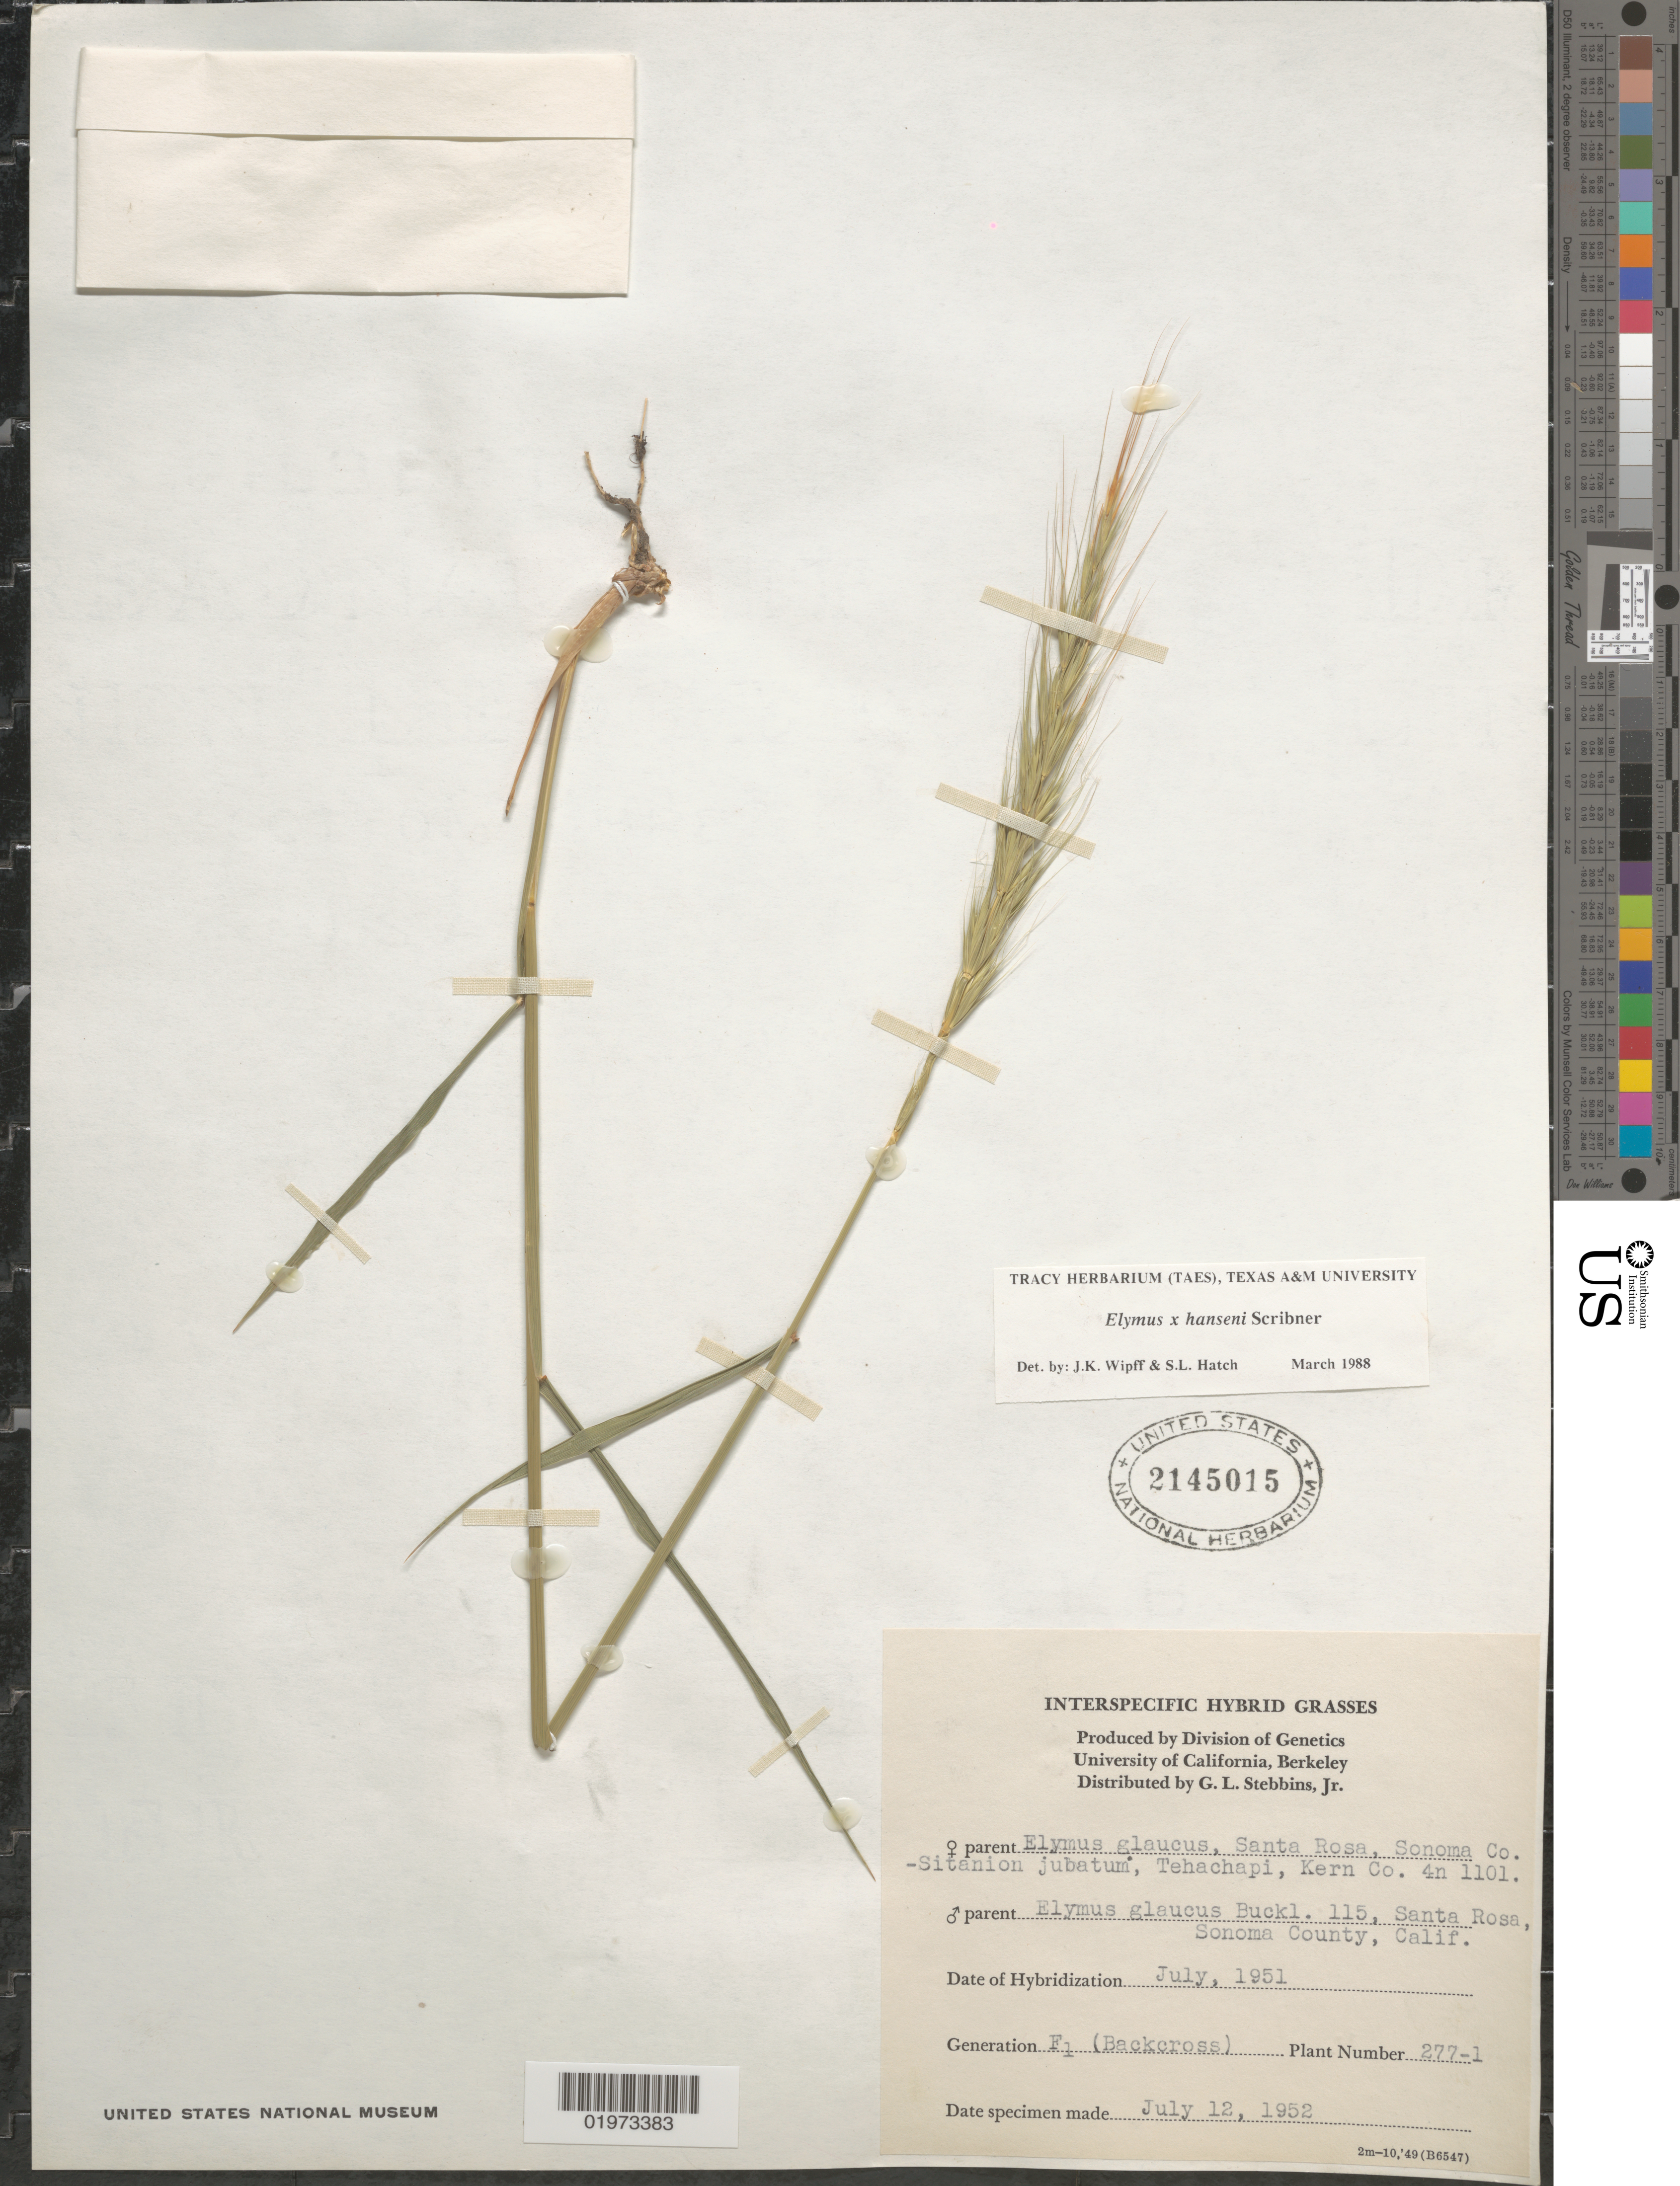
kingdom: Plantae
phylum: Tracheophyta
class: Liliopsida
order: Poales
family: Poaceae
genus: Elymus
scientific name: Elymus x hansenii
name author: Scribn.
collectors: G. L. Stebbins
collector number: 277-1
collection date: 1952-07-12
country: United States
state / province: California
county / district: Alameda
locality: University of California, Berkeley.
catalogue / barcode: US 2145015